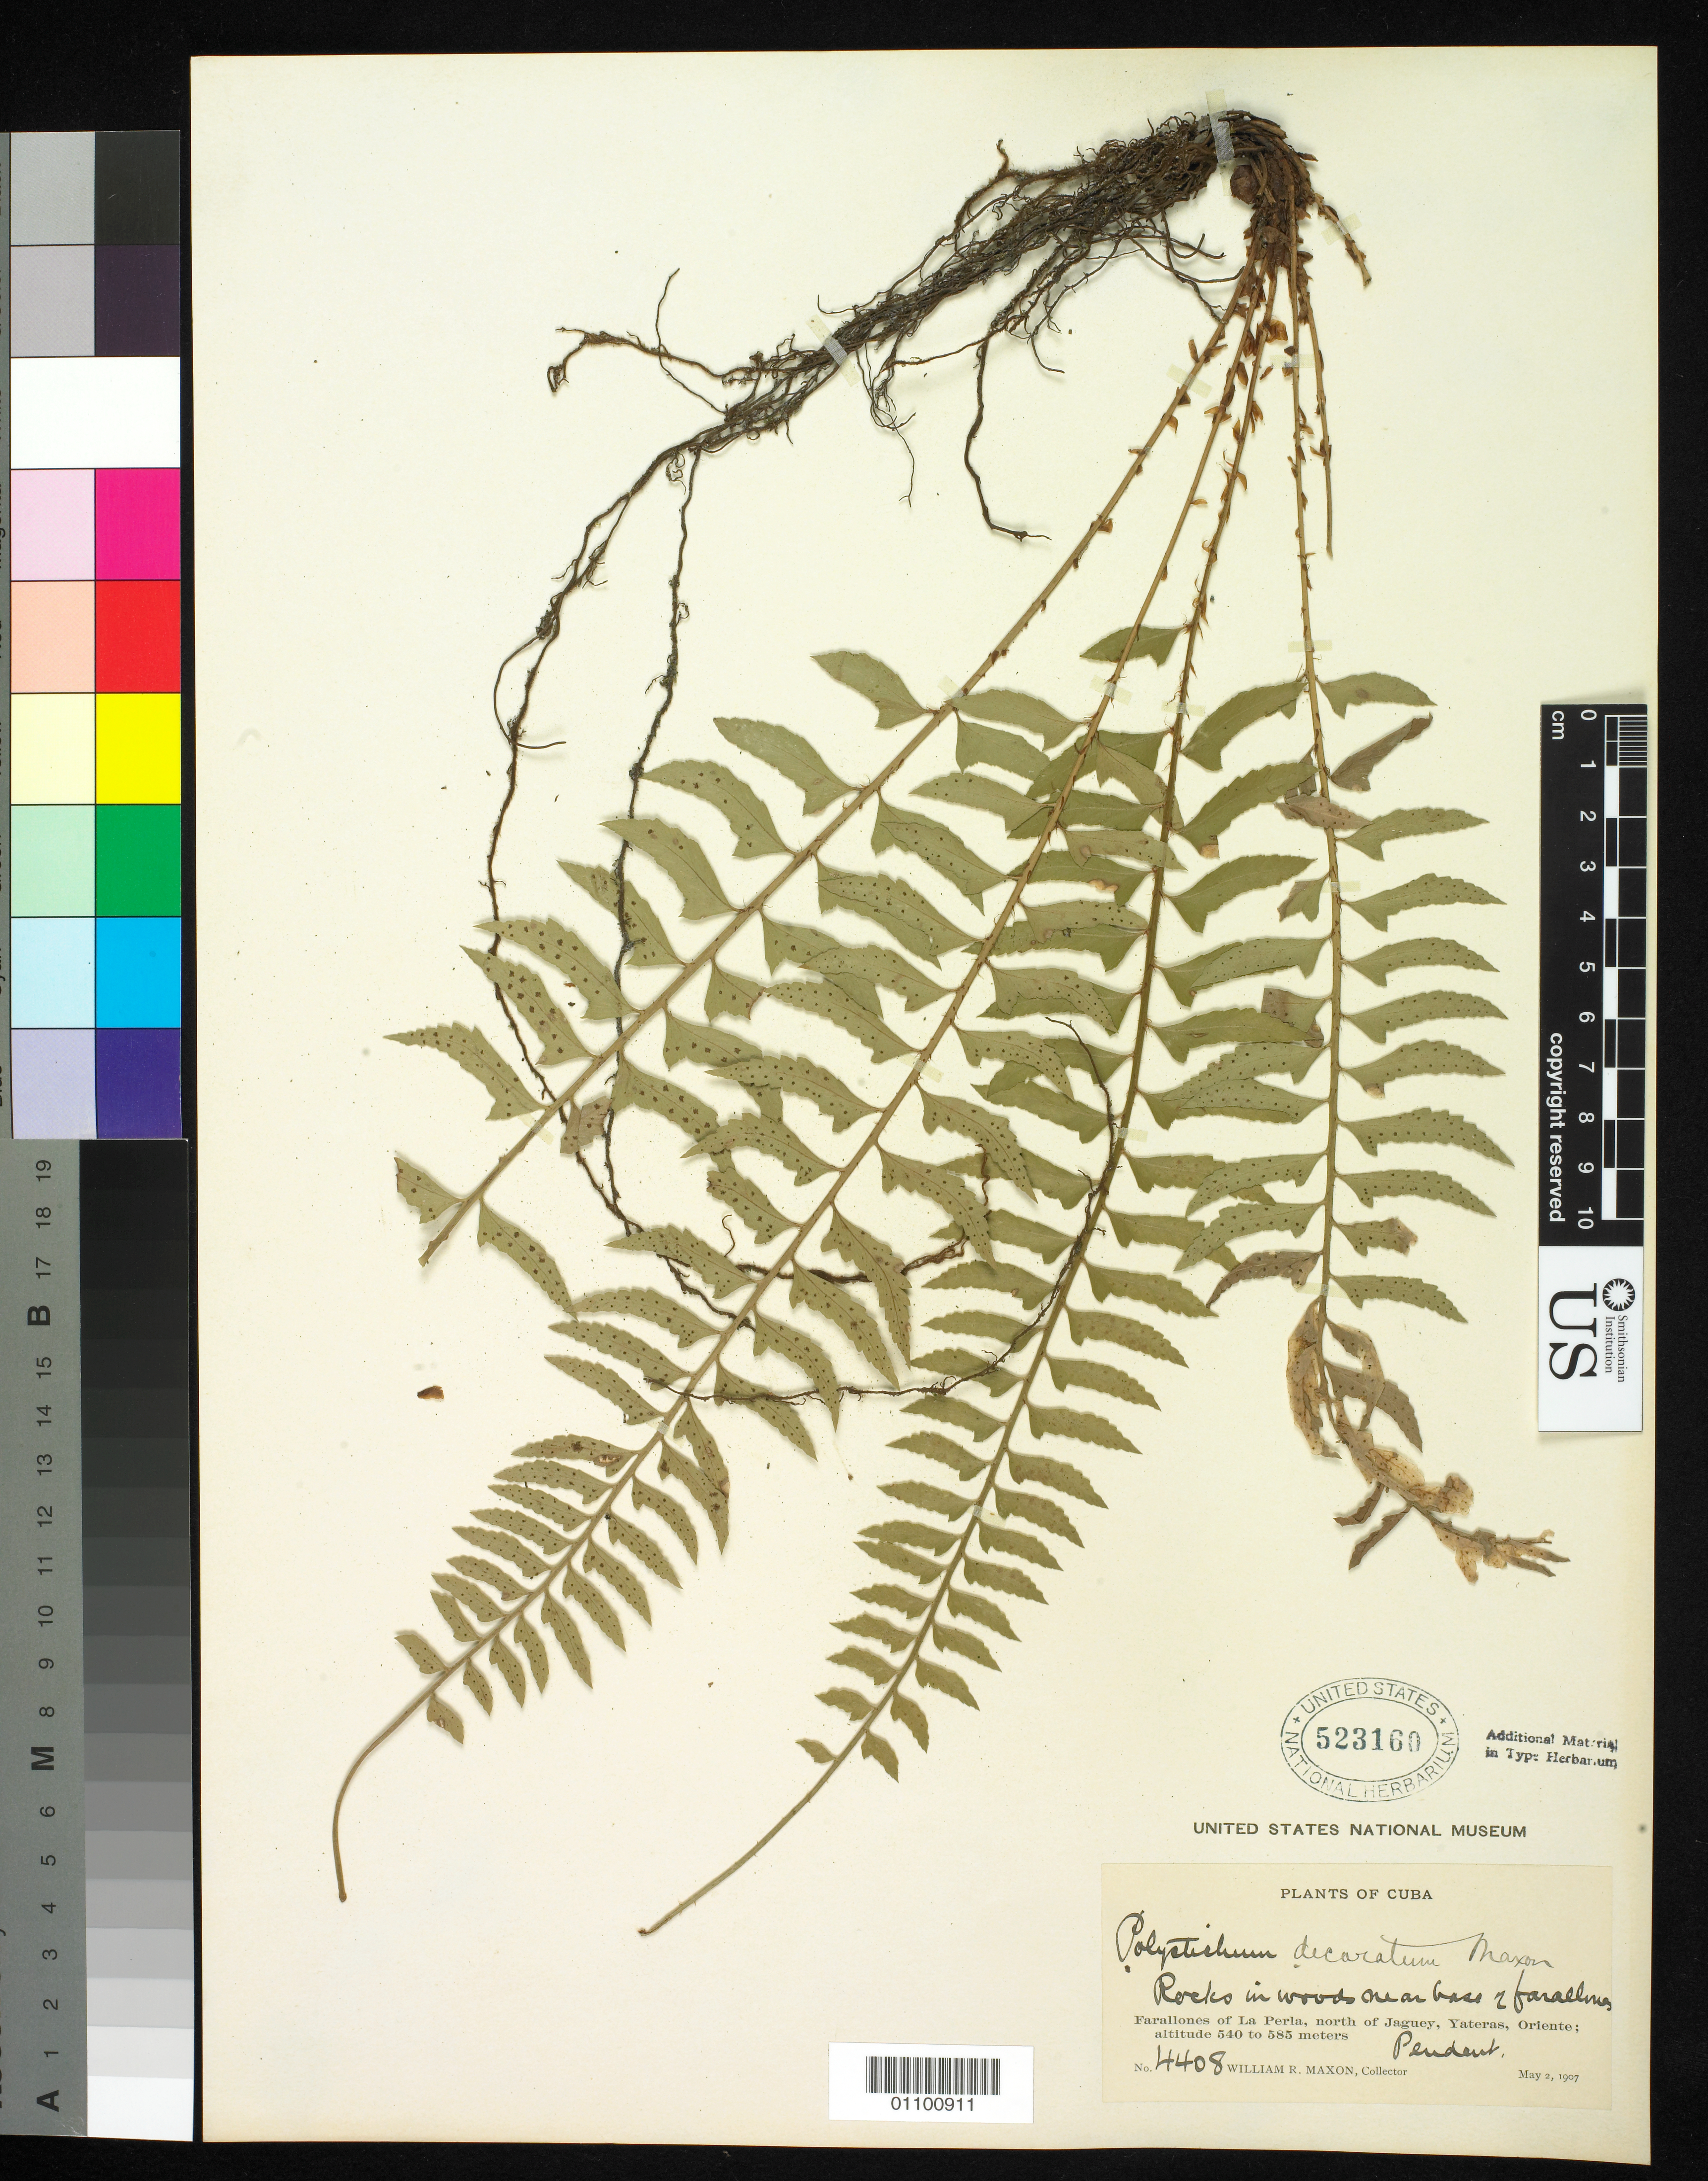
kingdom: Plantae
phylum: Tracheophyta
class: Polypodiopsida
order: Polypodiales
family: Dryopteridaceae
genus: Polystichum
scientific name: Polystichum decoratum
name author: Maxon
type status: Isotype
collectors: W. R. Maxon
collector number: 4408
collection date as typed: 02 May 1907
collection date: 1907-05-02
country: Cuba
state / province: Oriente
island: Greater Antilles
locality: Farallones of La Peria, N of Jaguey, Yateras.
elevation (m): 540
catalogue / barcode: US 523160